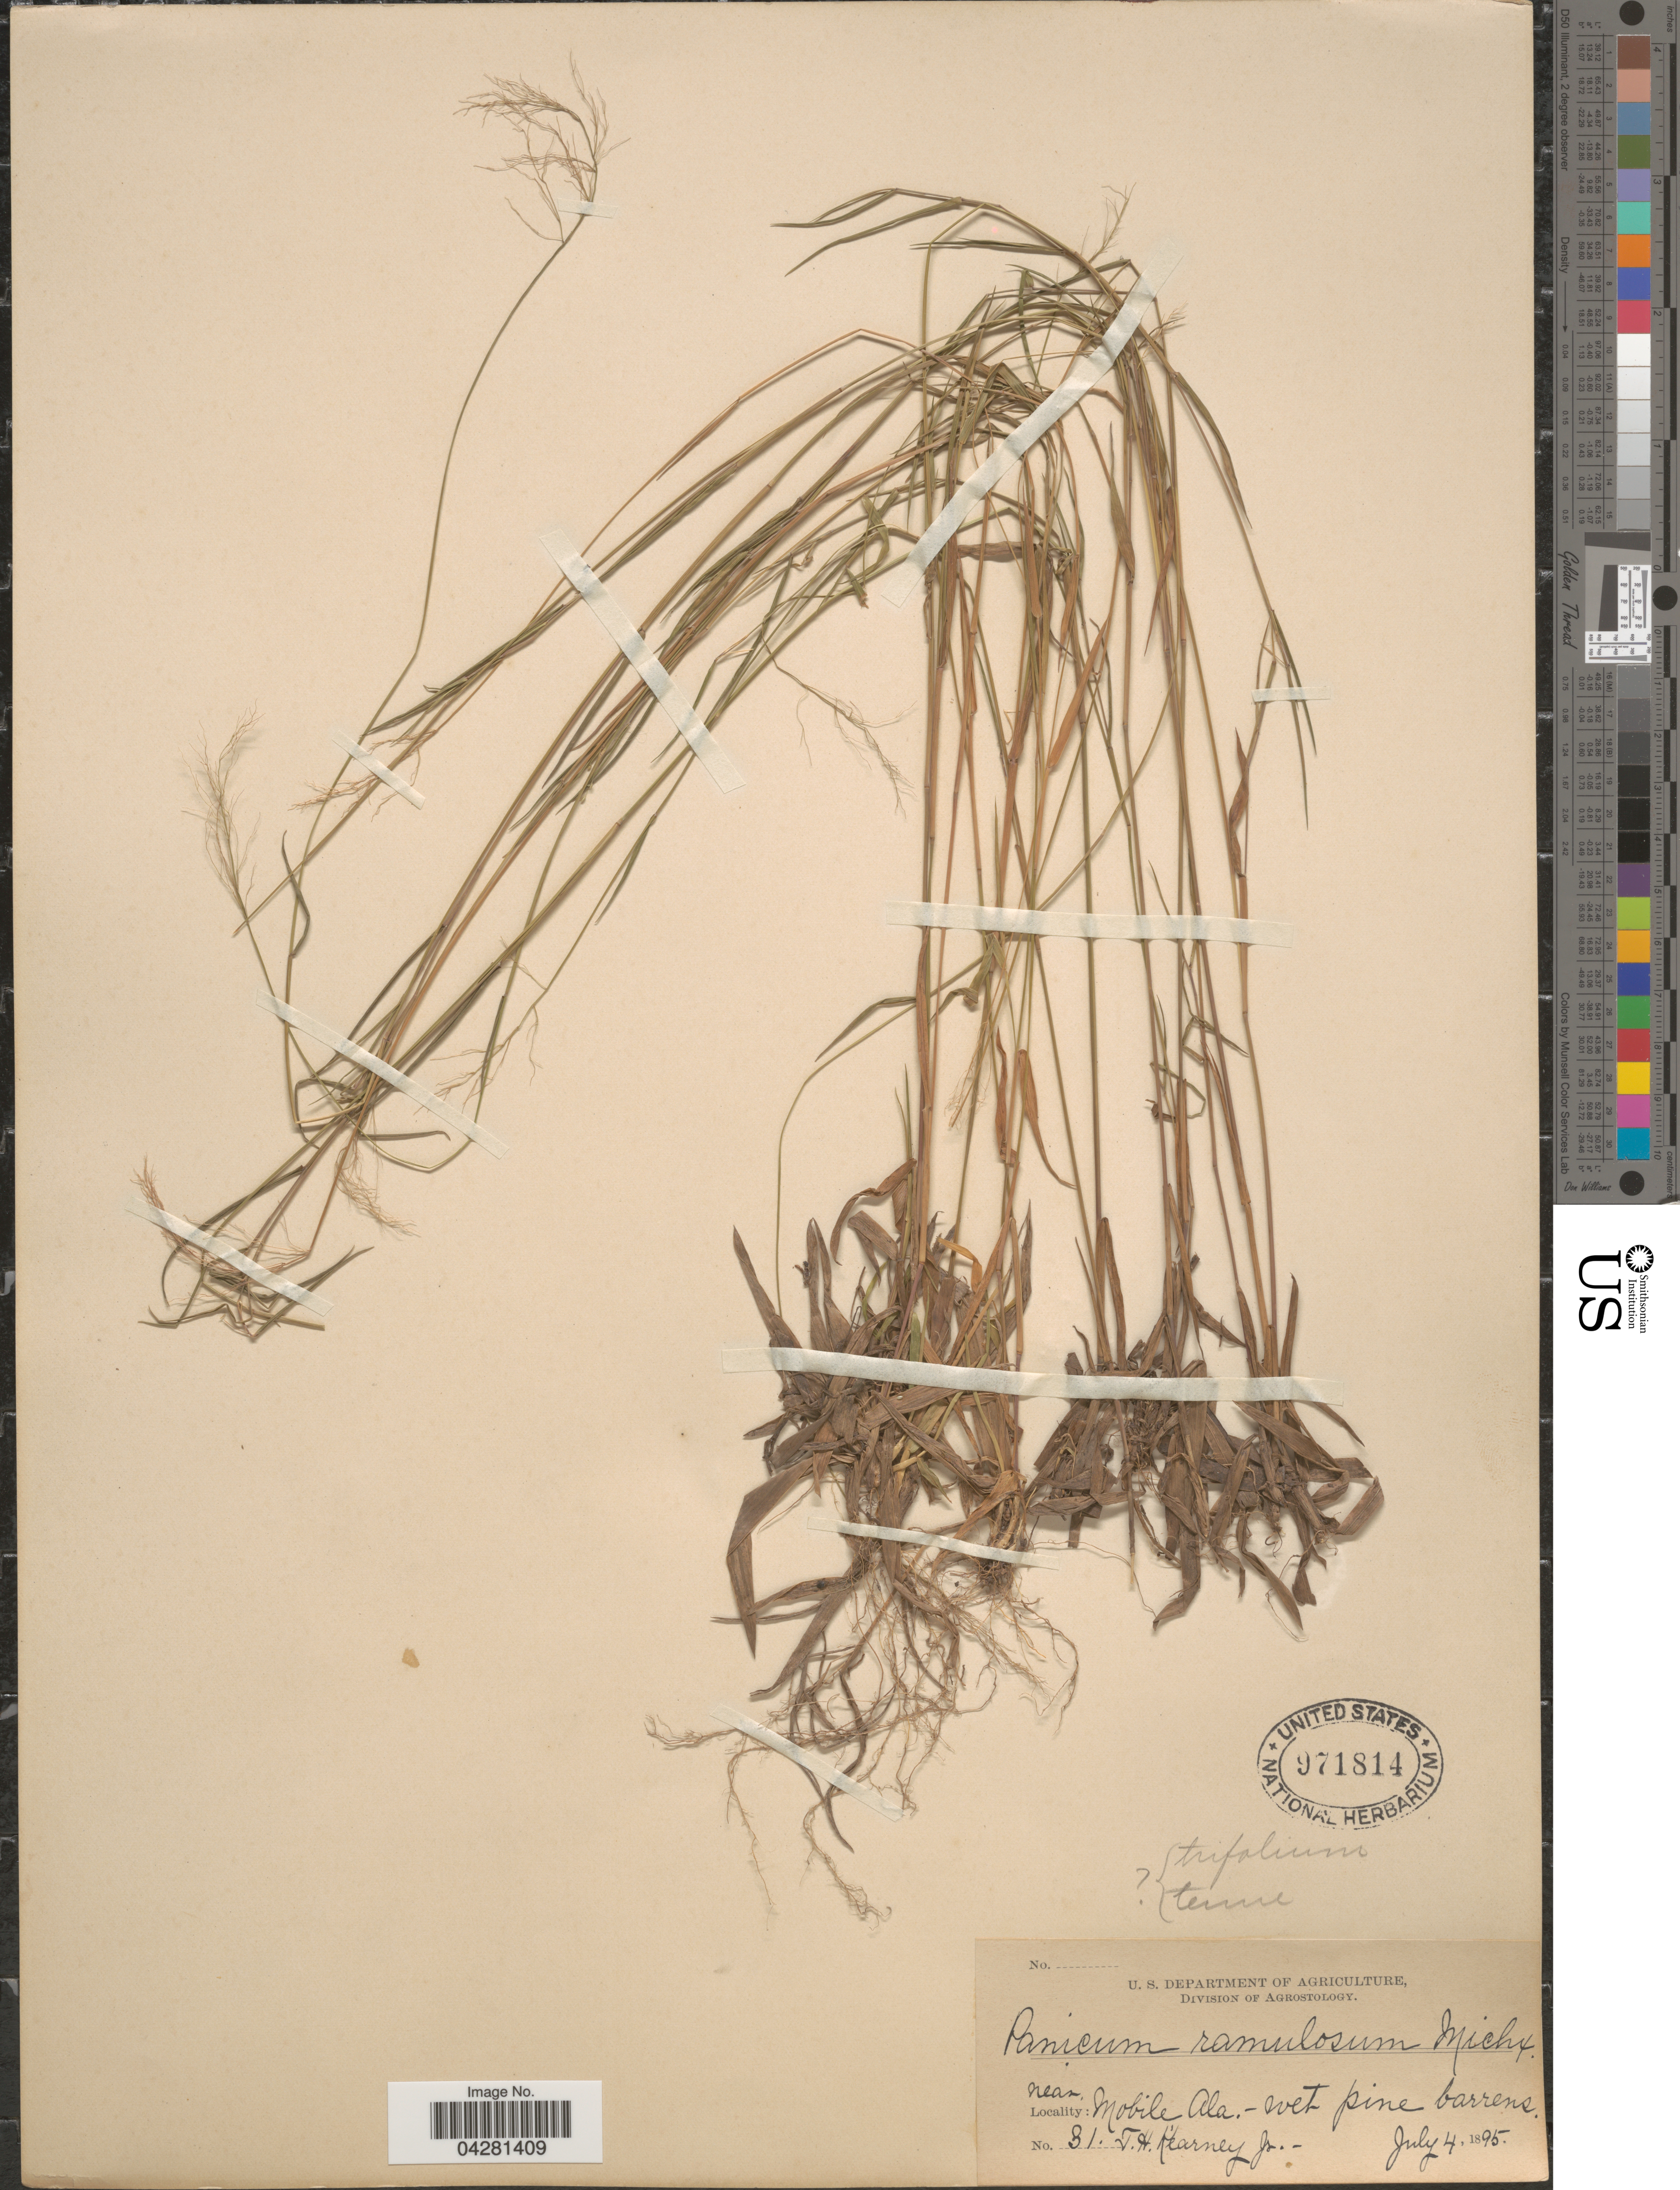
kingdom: Plantae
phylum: Tracheophyta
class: Liliopsida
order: Poales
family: Poaceae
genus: Dichanthelium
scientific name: Dichanthelium dichotomum var. unciphyllum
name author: (Trin.) Davidse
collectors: T. H. Kearney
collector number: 31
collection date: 1895-07-04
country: United States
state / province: Alabama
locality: Near Mobile. Wet pine barrens.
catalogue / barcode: US 971814